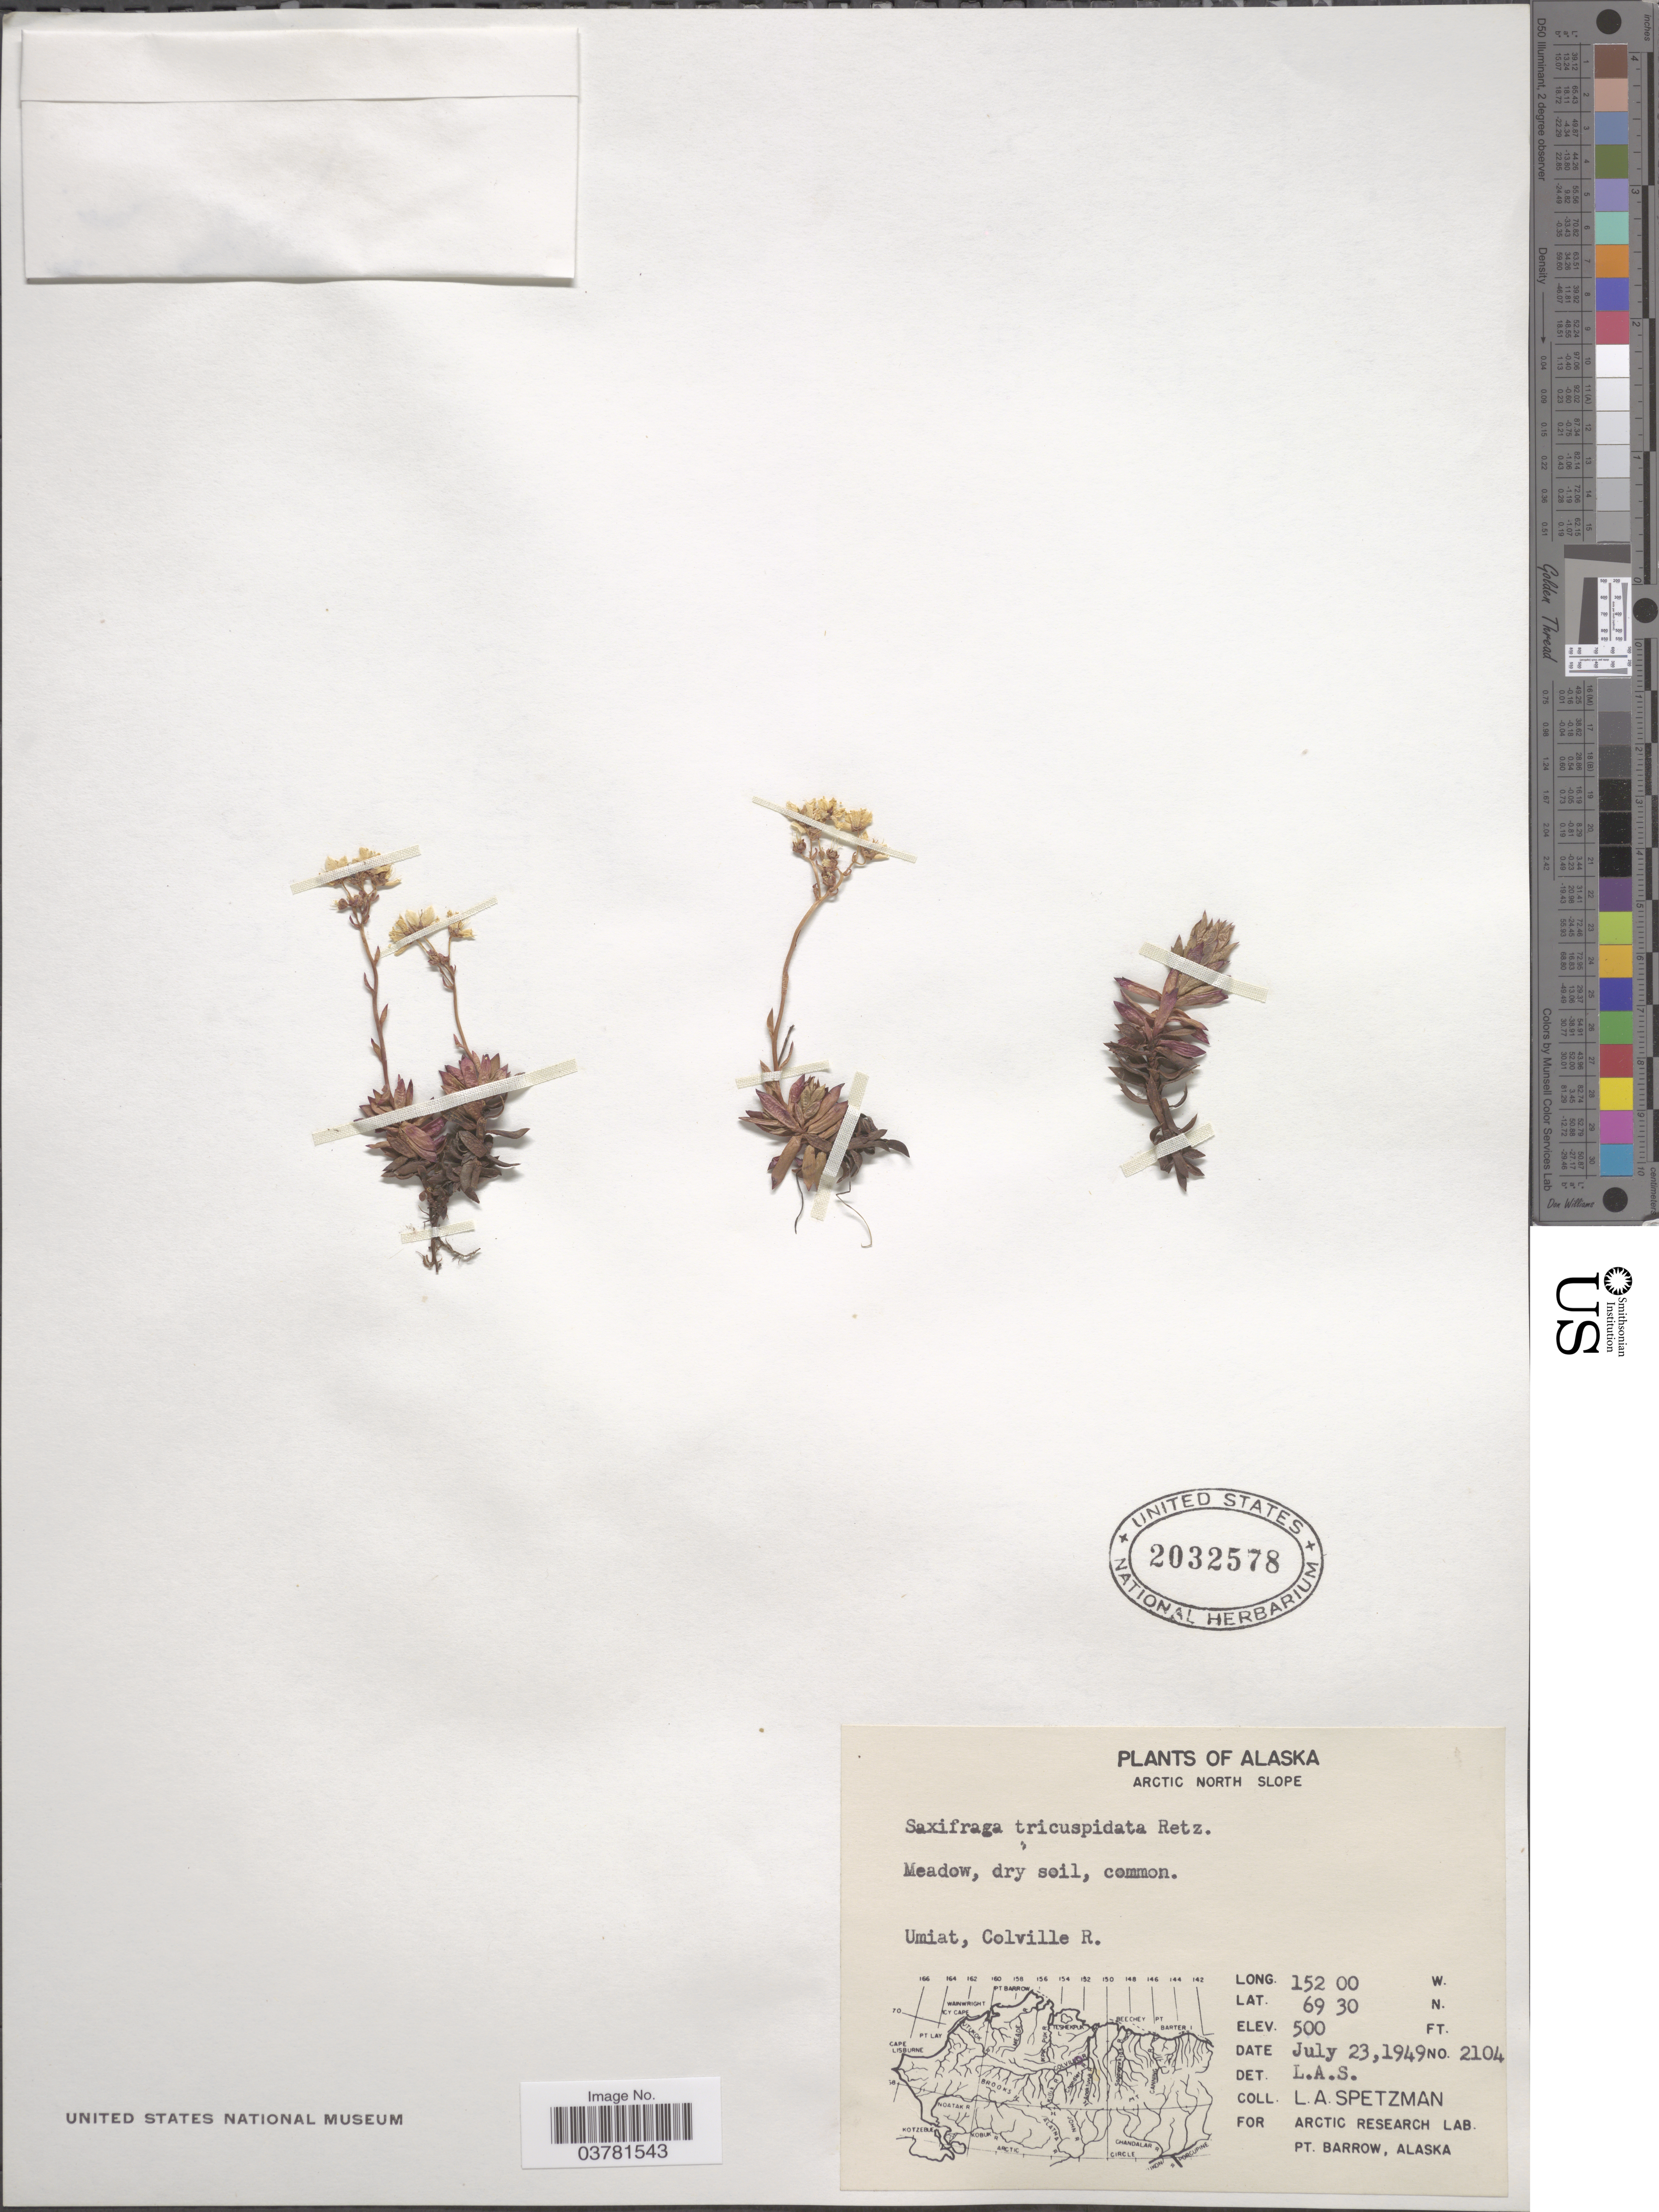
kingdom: Plantae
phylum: Tracheophyta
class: Magnoliopsida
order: Saxifragales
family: Saxifragaceae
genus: Saxifraga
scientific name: Saxifraga tricuspidata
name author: Rottb.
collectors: L. Spetzman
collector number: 2104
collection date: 1949-07-23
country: United States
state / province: Alaska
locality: Arctic North Slope. Umiat, Colville R.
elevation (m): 152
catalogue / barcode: US 2032578